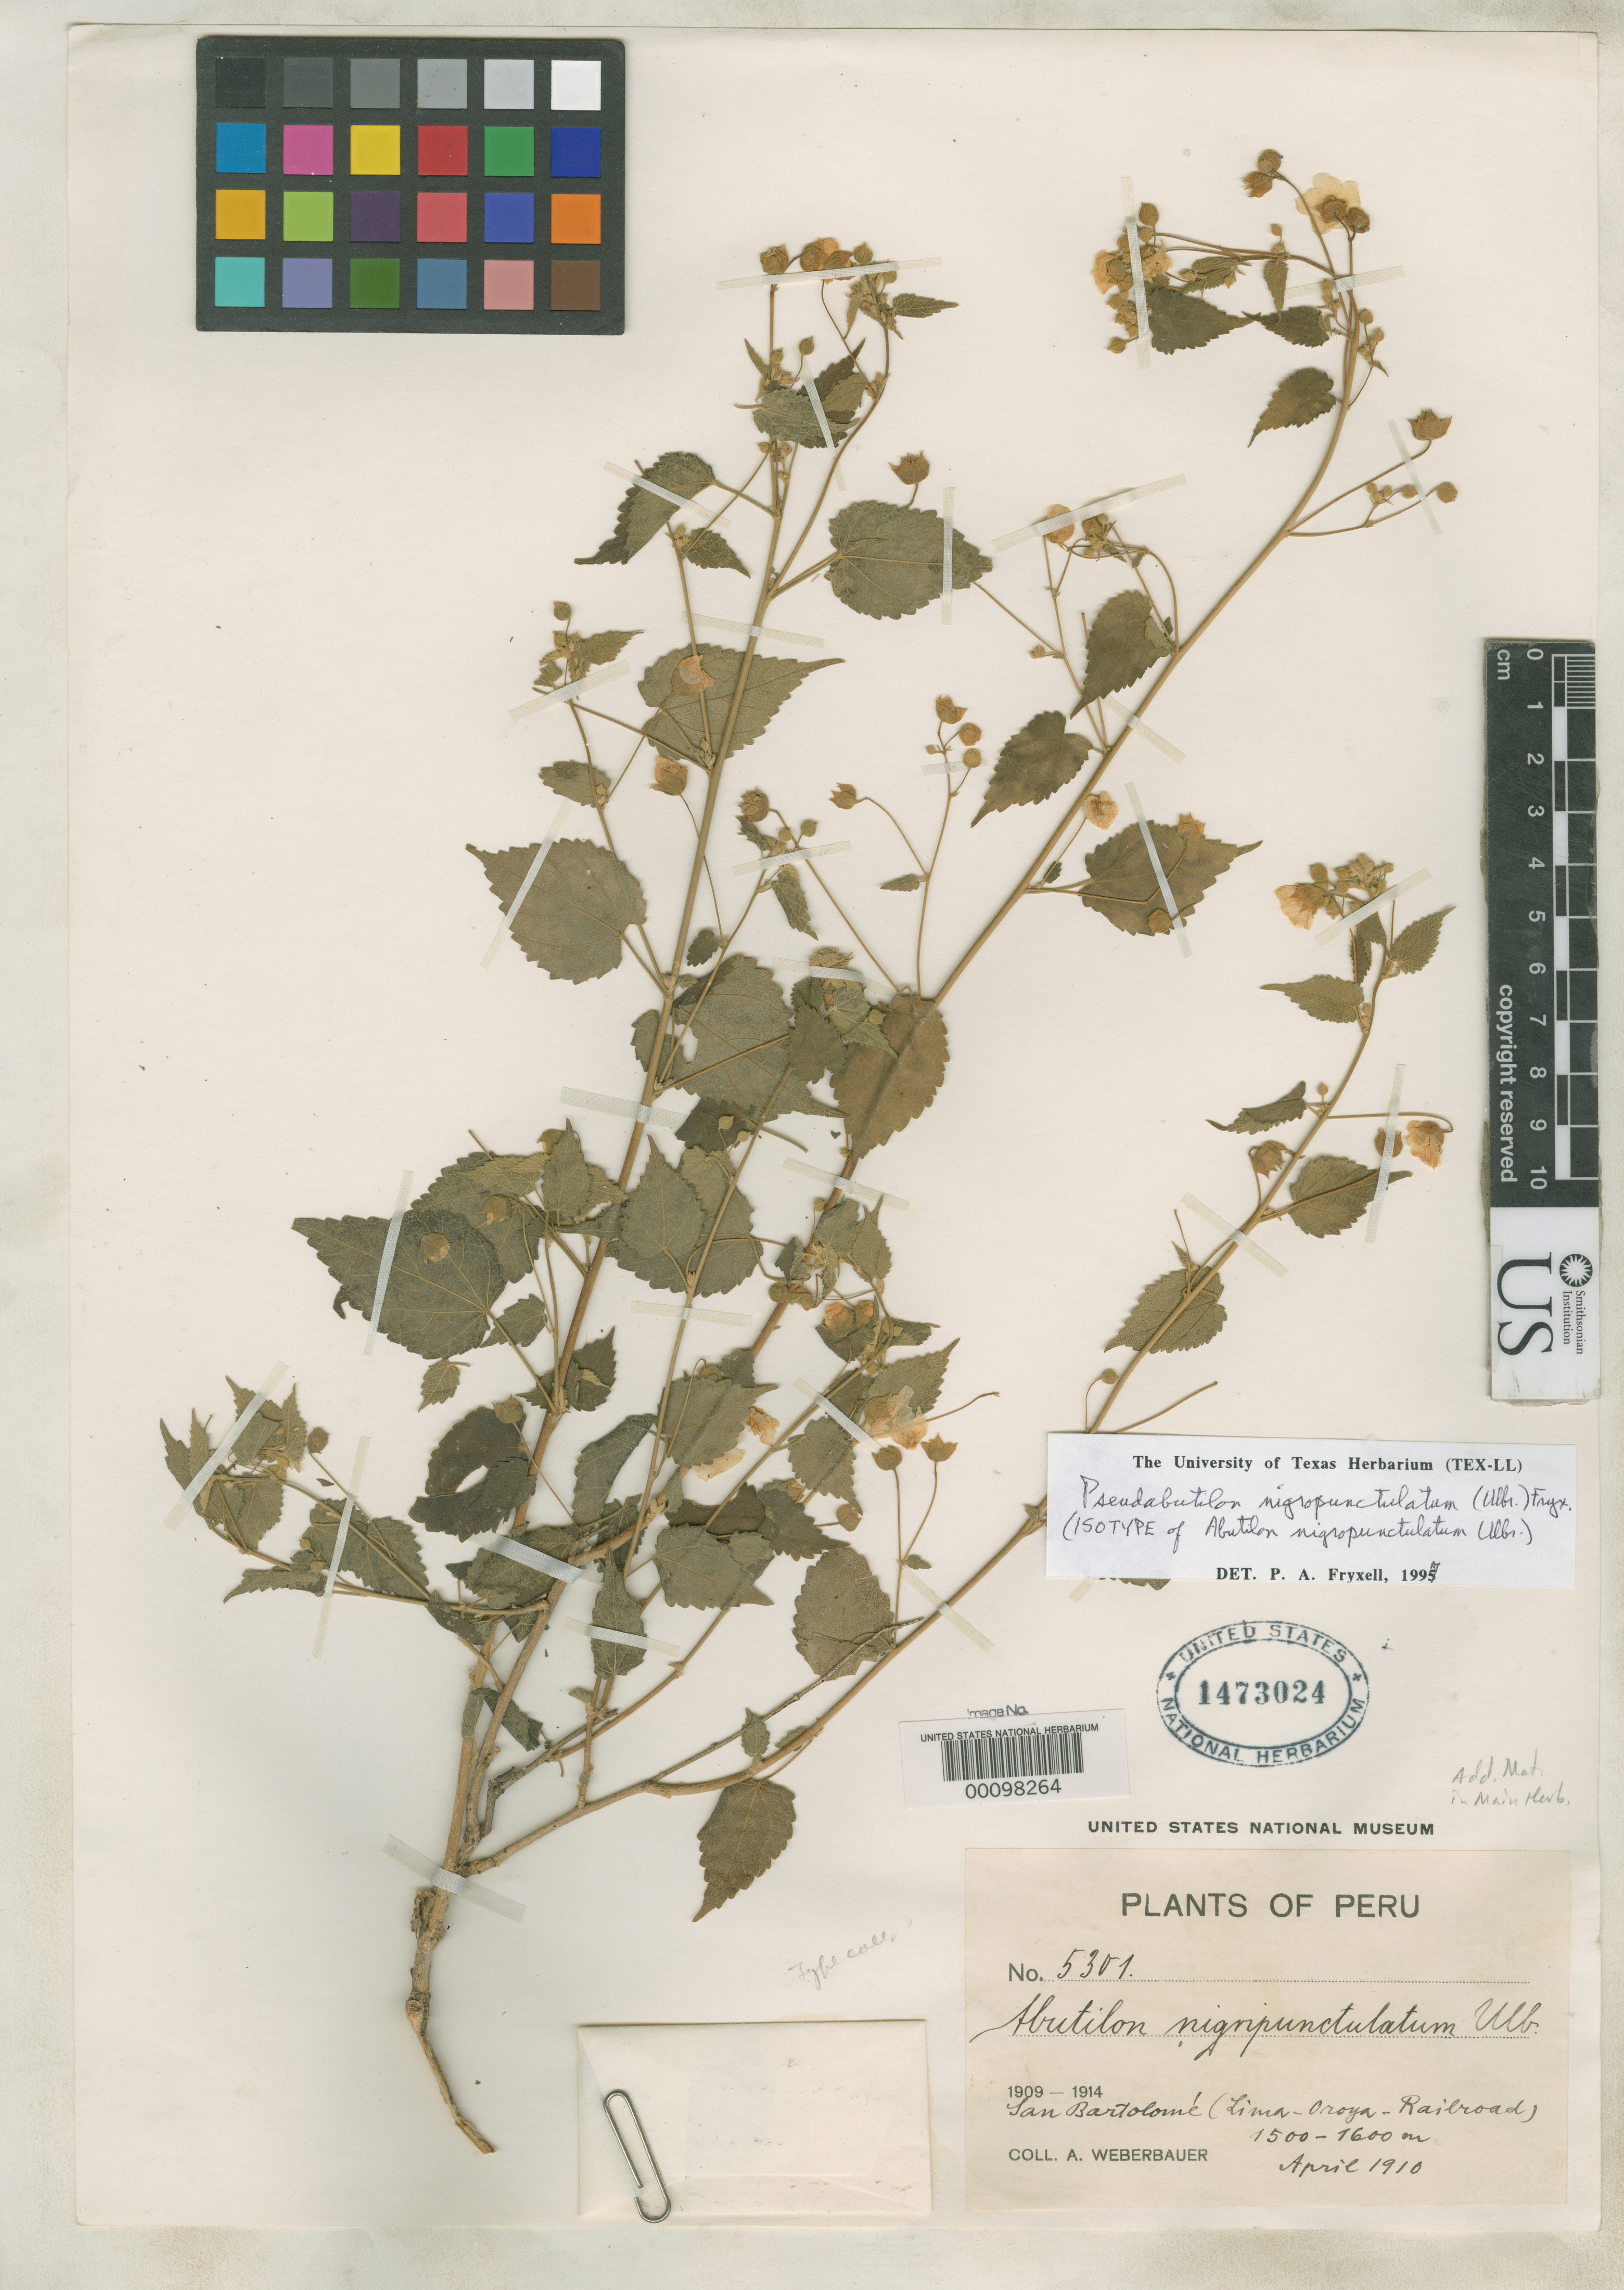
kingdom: Plantae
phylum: Tracheophyta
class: Magnoliopsida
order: Malvales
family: Malvaceae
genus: Abutilon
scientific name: Abutilon nigripunctulatum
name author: Ulbr.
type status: Isotype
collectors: A. Weberbauer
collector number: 5301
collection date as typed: Apr 1910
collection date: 1910-04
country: Peru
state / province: Lima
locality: San Bartolome, Lima-Oroya Railroad.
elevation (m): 1500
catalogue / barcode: US 1473024